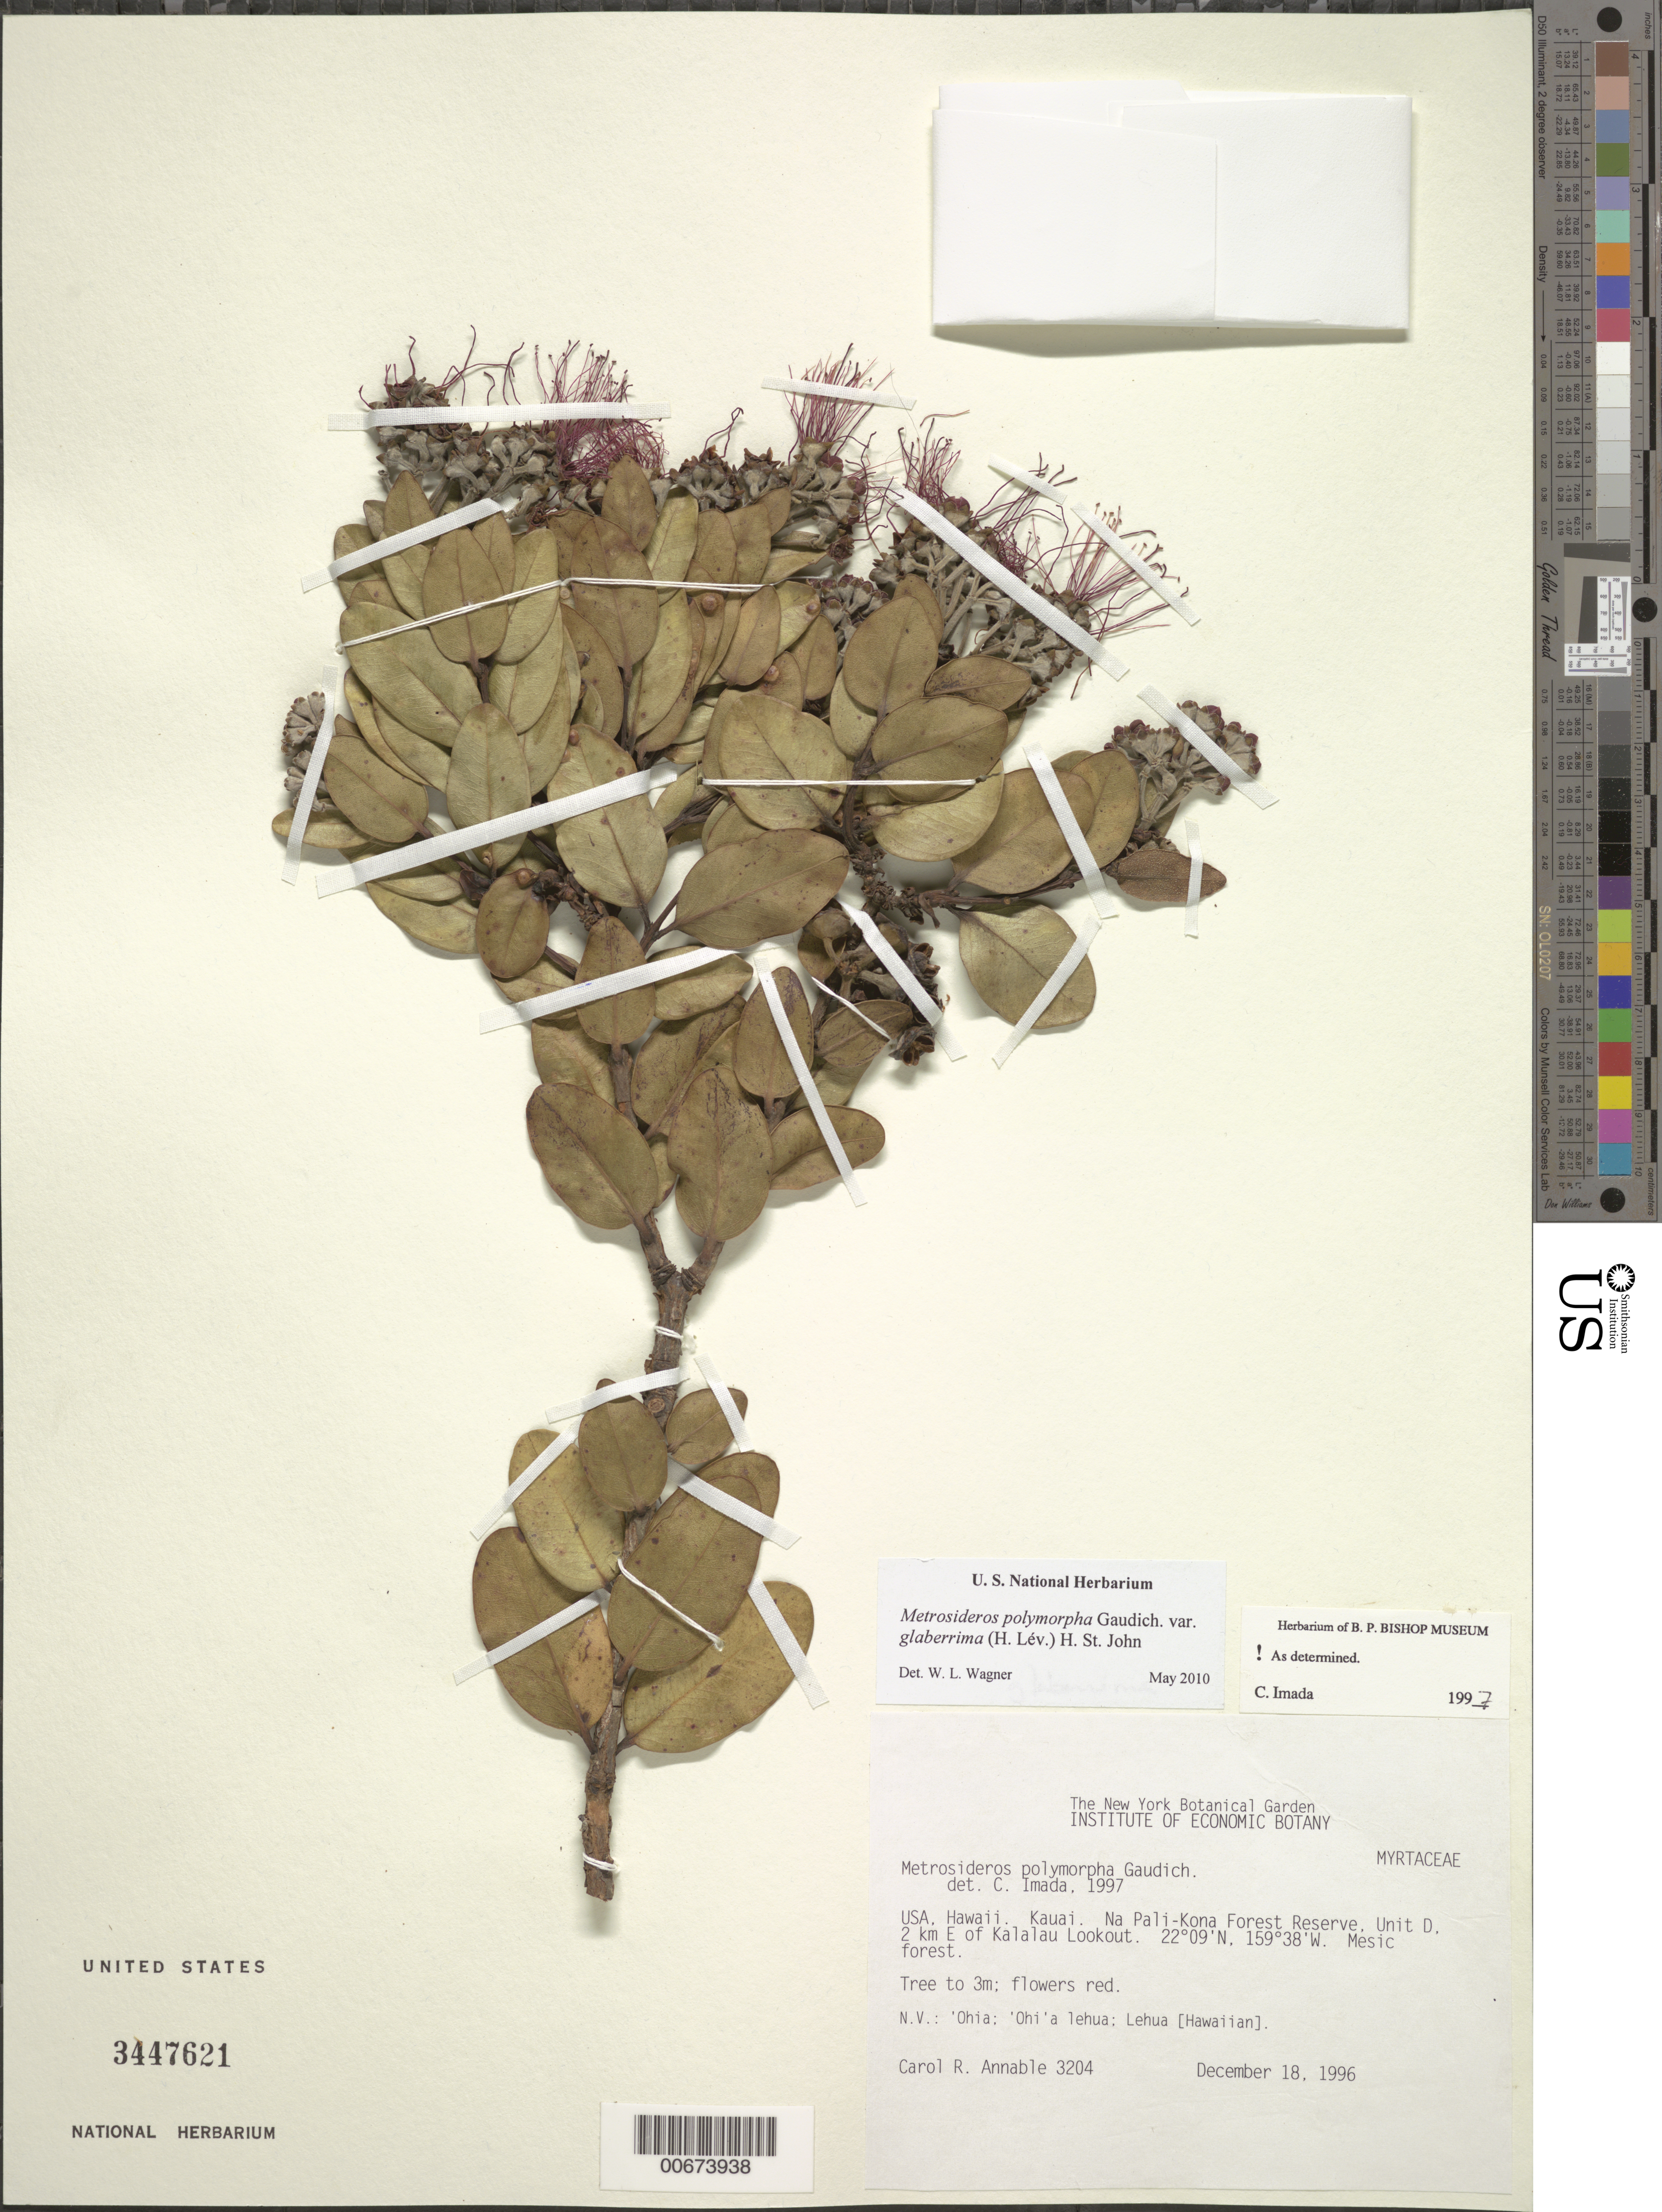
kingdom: Plantae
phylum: Tracheophyta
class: Magnoliopsida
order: Myrtales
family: Myrtaceae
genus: Metrosideros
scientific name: Metrosideros polymorpha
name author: Gaudich.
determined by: Imada, C.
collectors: C. R. Annable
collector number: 3204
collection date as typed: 18 Dec 1996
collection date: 1996-12-18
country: United States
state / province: Hawaii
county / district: Hawaii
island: Kaua'i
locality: Na Pali-Kona Forest Reserve, Unit D 2 km E of Kalalau Lookout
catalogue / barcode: US 3447621